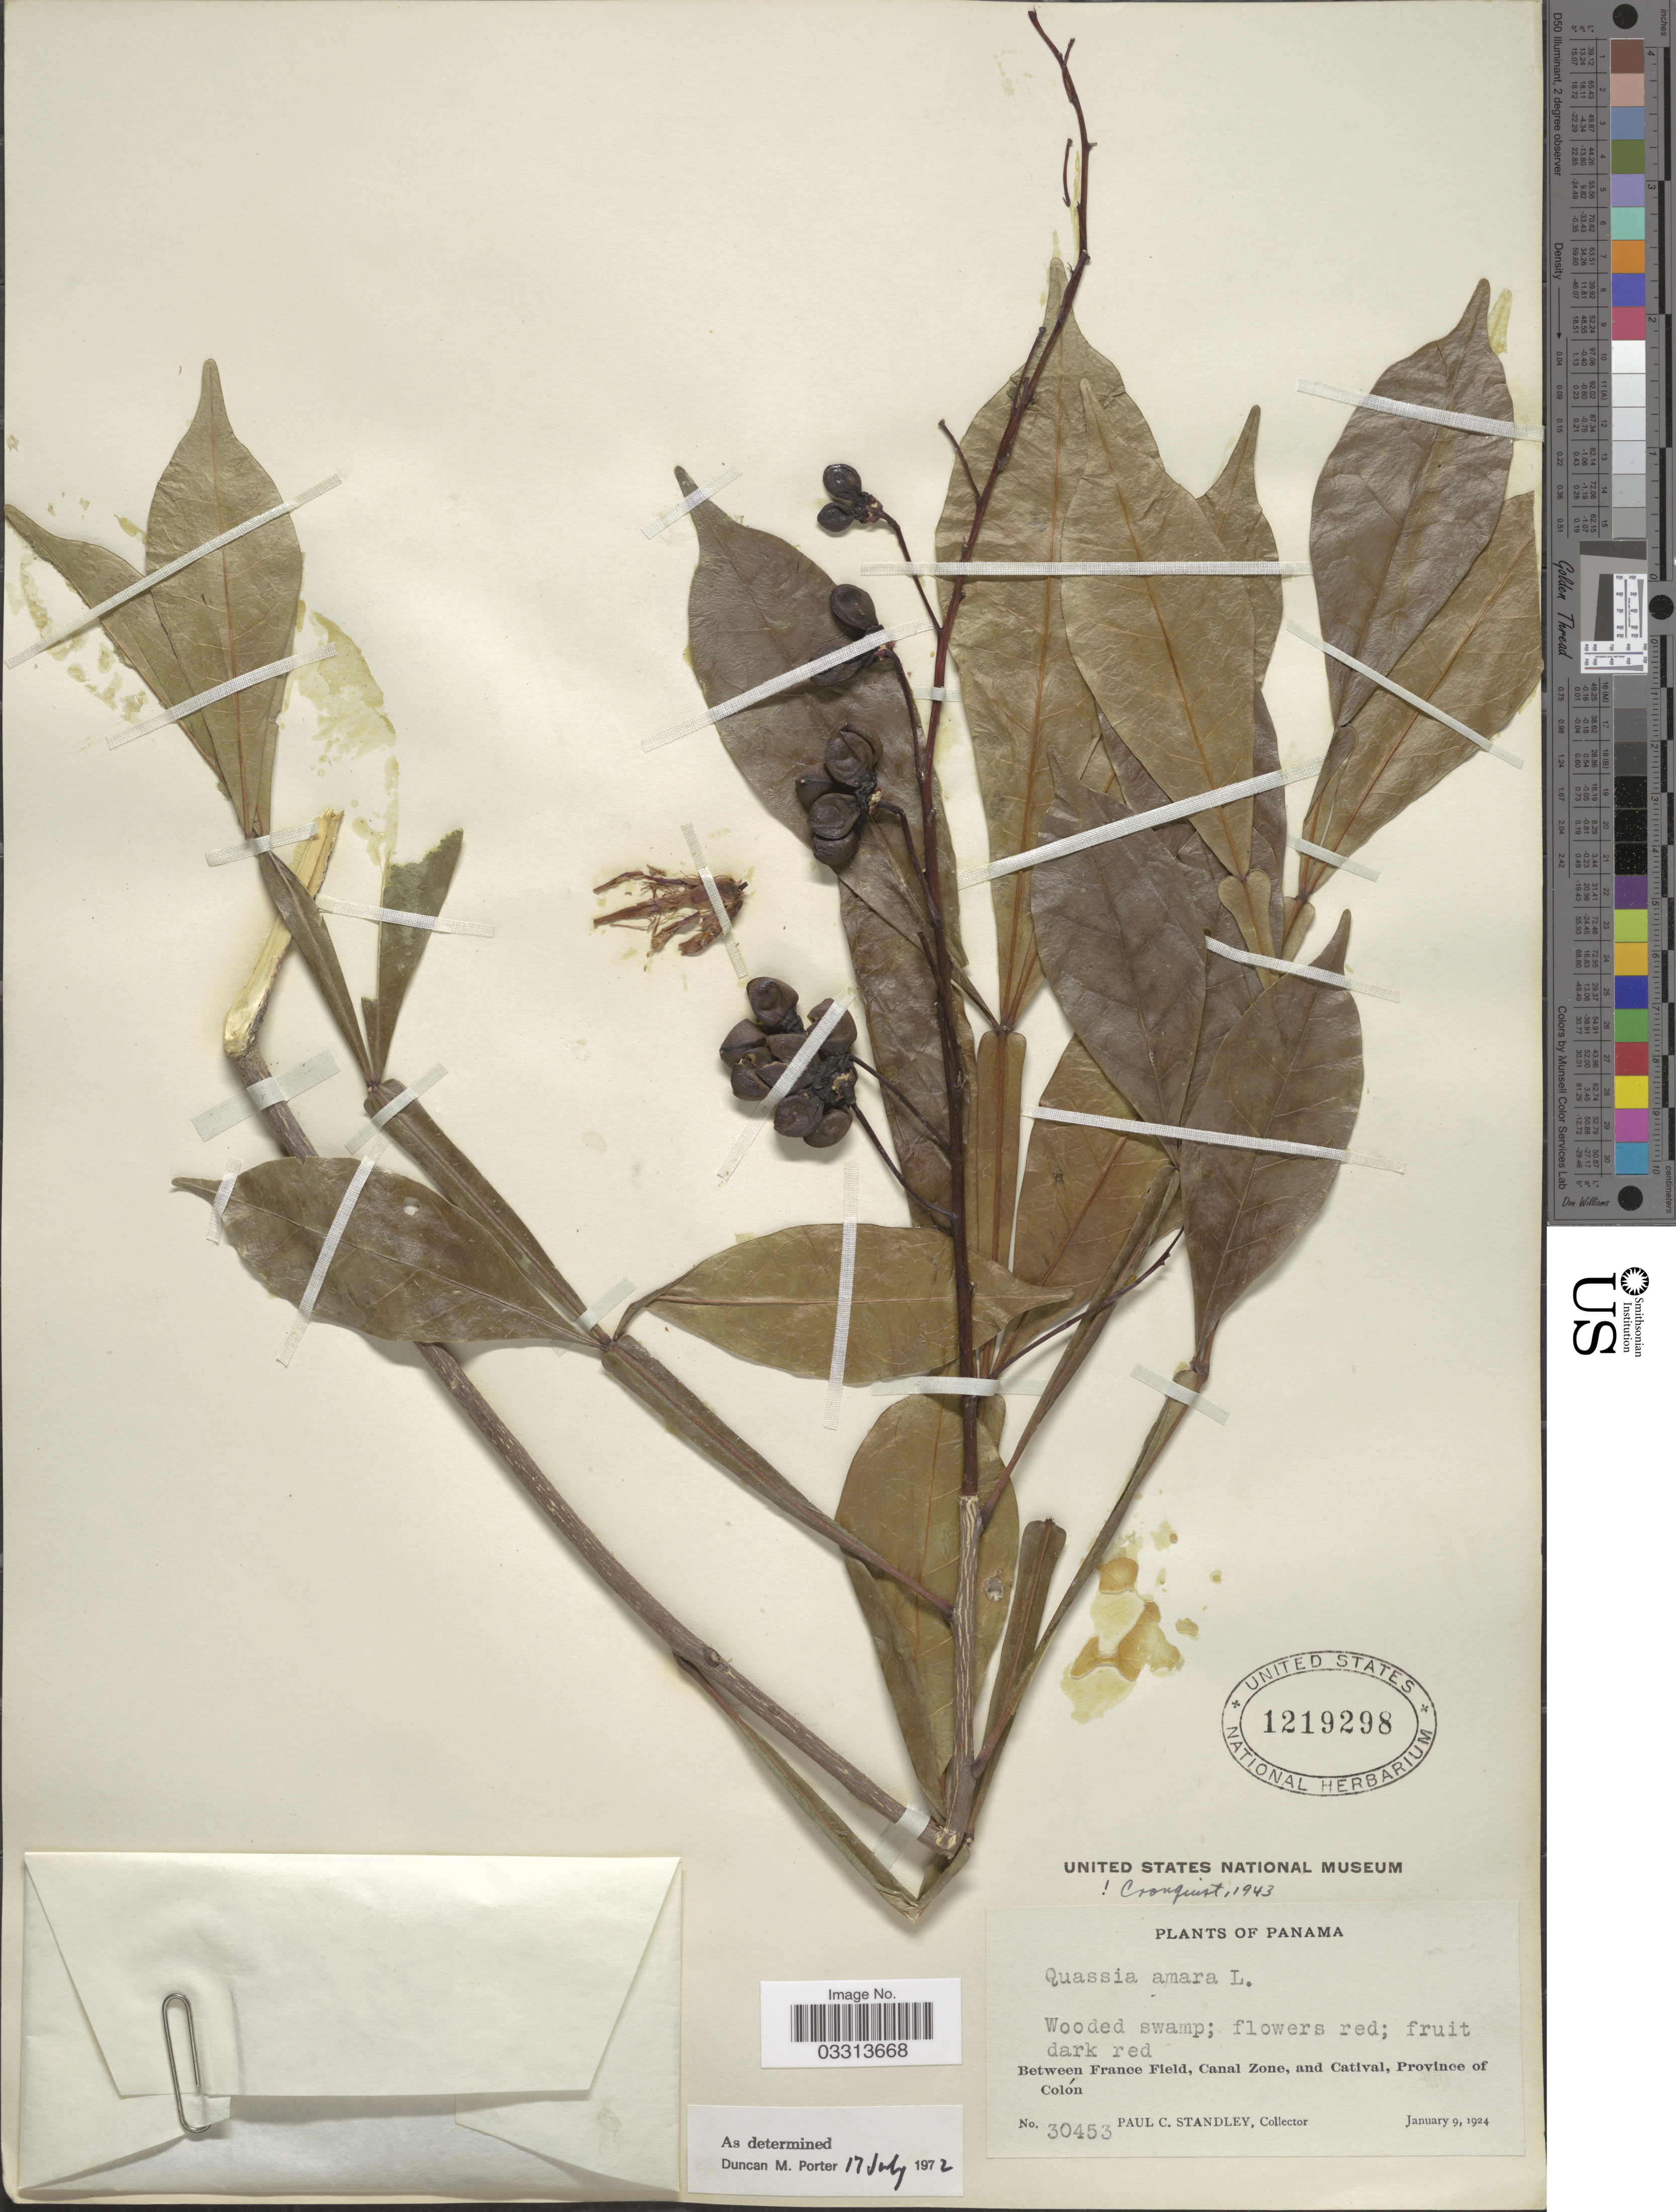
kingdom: Plantae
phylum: Tracheophyta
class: Magnoliopsida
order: Sapindales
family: Simaroubaceae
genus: Quassia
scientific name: Quassia amara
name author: L.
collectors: P. C. Standley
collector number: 30453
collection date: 1924-01-09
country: Panama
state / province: Colón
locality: Between France Field, Canal Zone, and Catival.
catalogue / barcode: US 1219298